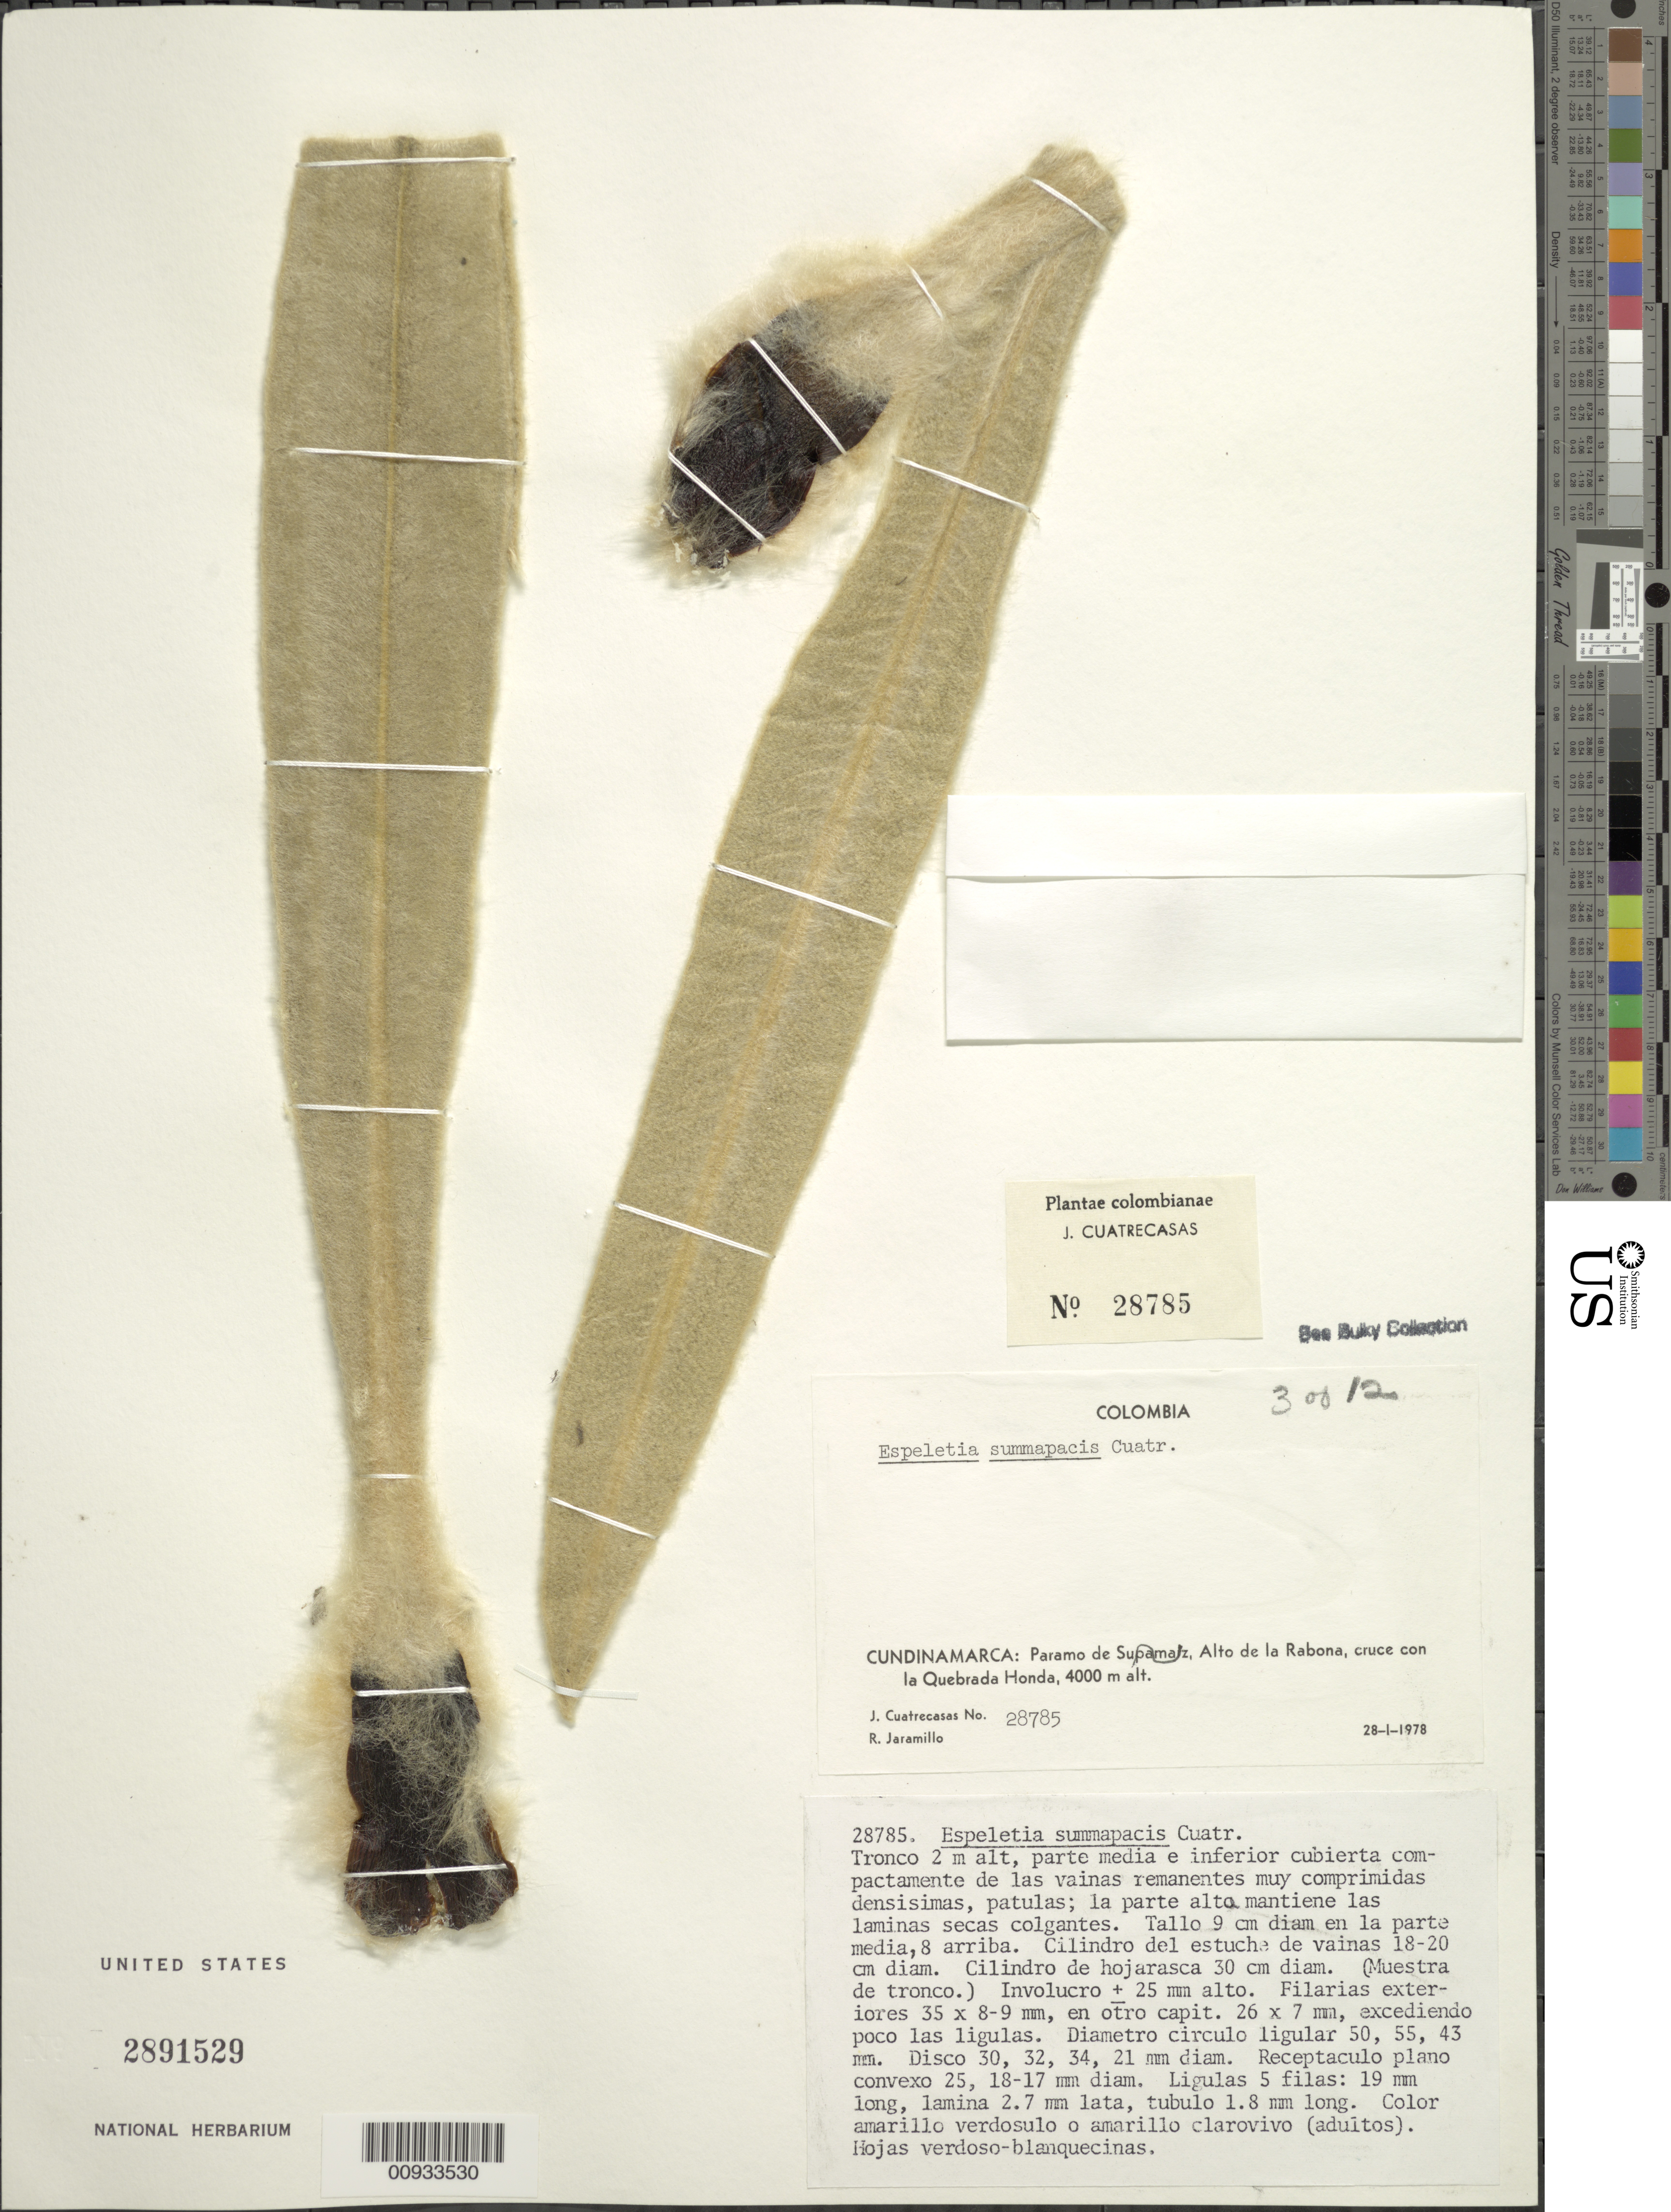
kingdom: Plantae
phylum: Tracheophyta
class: Magnoliopsida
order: Asterales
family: Asteraceae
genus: Espeletia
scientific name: Espeletia summapacis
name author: Cuatrec.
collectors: J. Cuatrecasas & R. Jaramillo M.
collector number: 28785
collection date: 1978-01-28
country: Colombia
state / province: Cundinamarca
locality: Paramo de Sumapaz [interpreted] Alto de la Rabona, cruce con la Quebrada Honda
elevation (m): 4000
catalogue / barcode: US 2891529